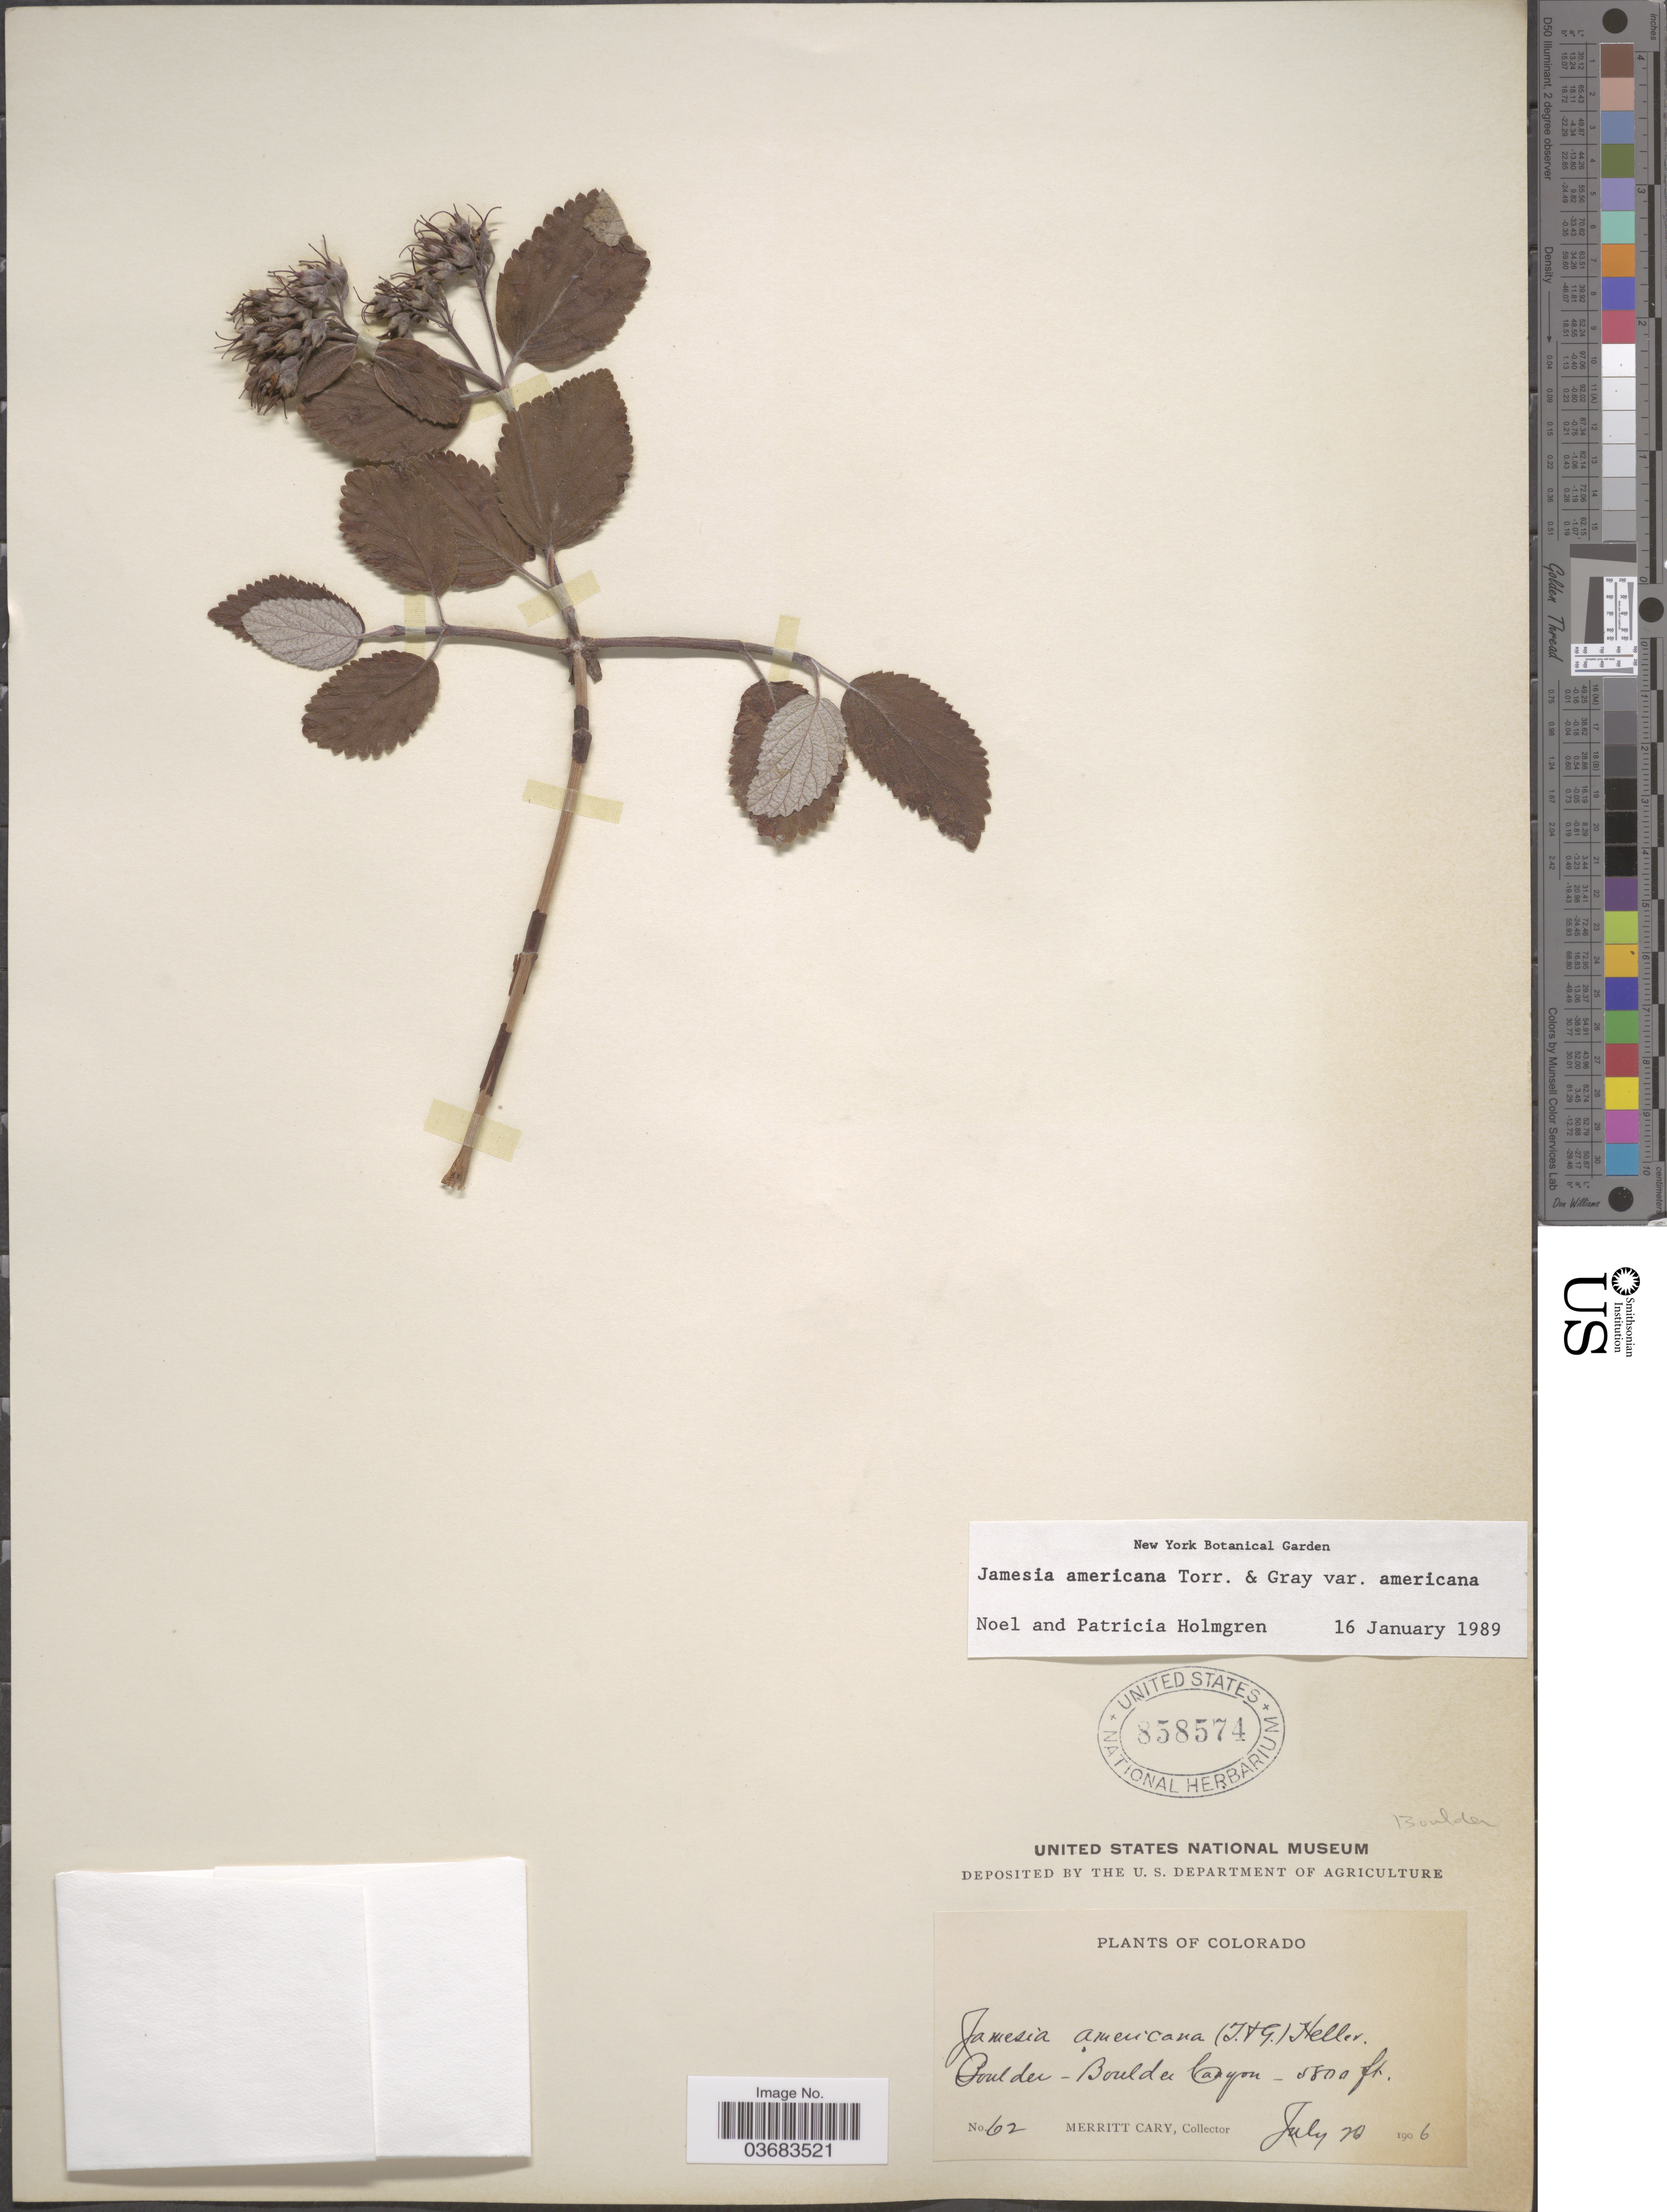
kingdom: Plantae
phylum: Tracheophyta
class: Magnoliopsida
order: Cornales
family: Hydrangeaceae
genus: Edwinia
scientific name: Edwinia americana var. americana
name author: (Torr. & A. Gray) A. Heller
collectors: M. Cary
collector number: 62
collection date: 1906-07-20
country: United States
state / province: Colorado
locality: Boulder. Boulder - Boulder Canyon.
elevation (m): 1768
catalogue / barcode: US 858574